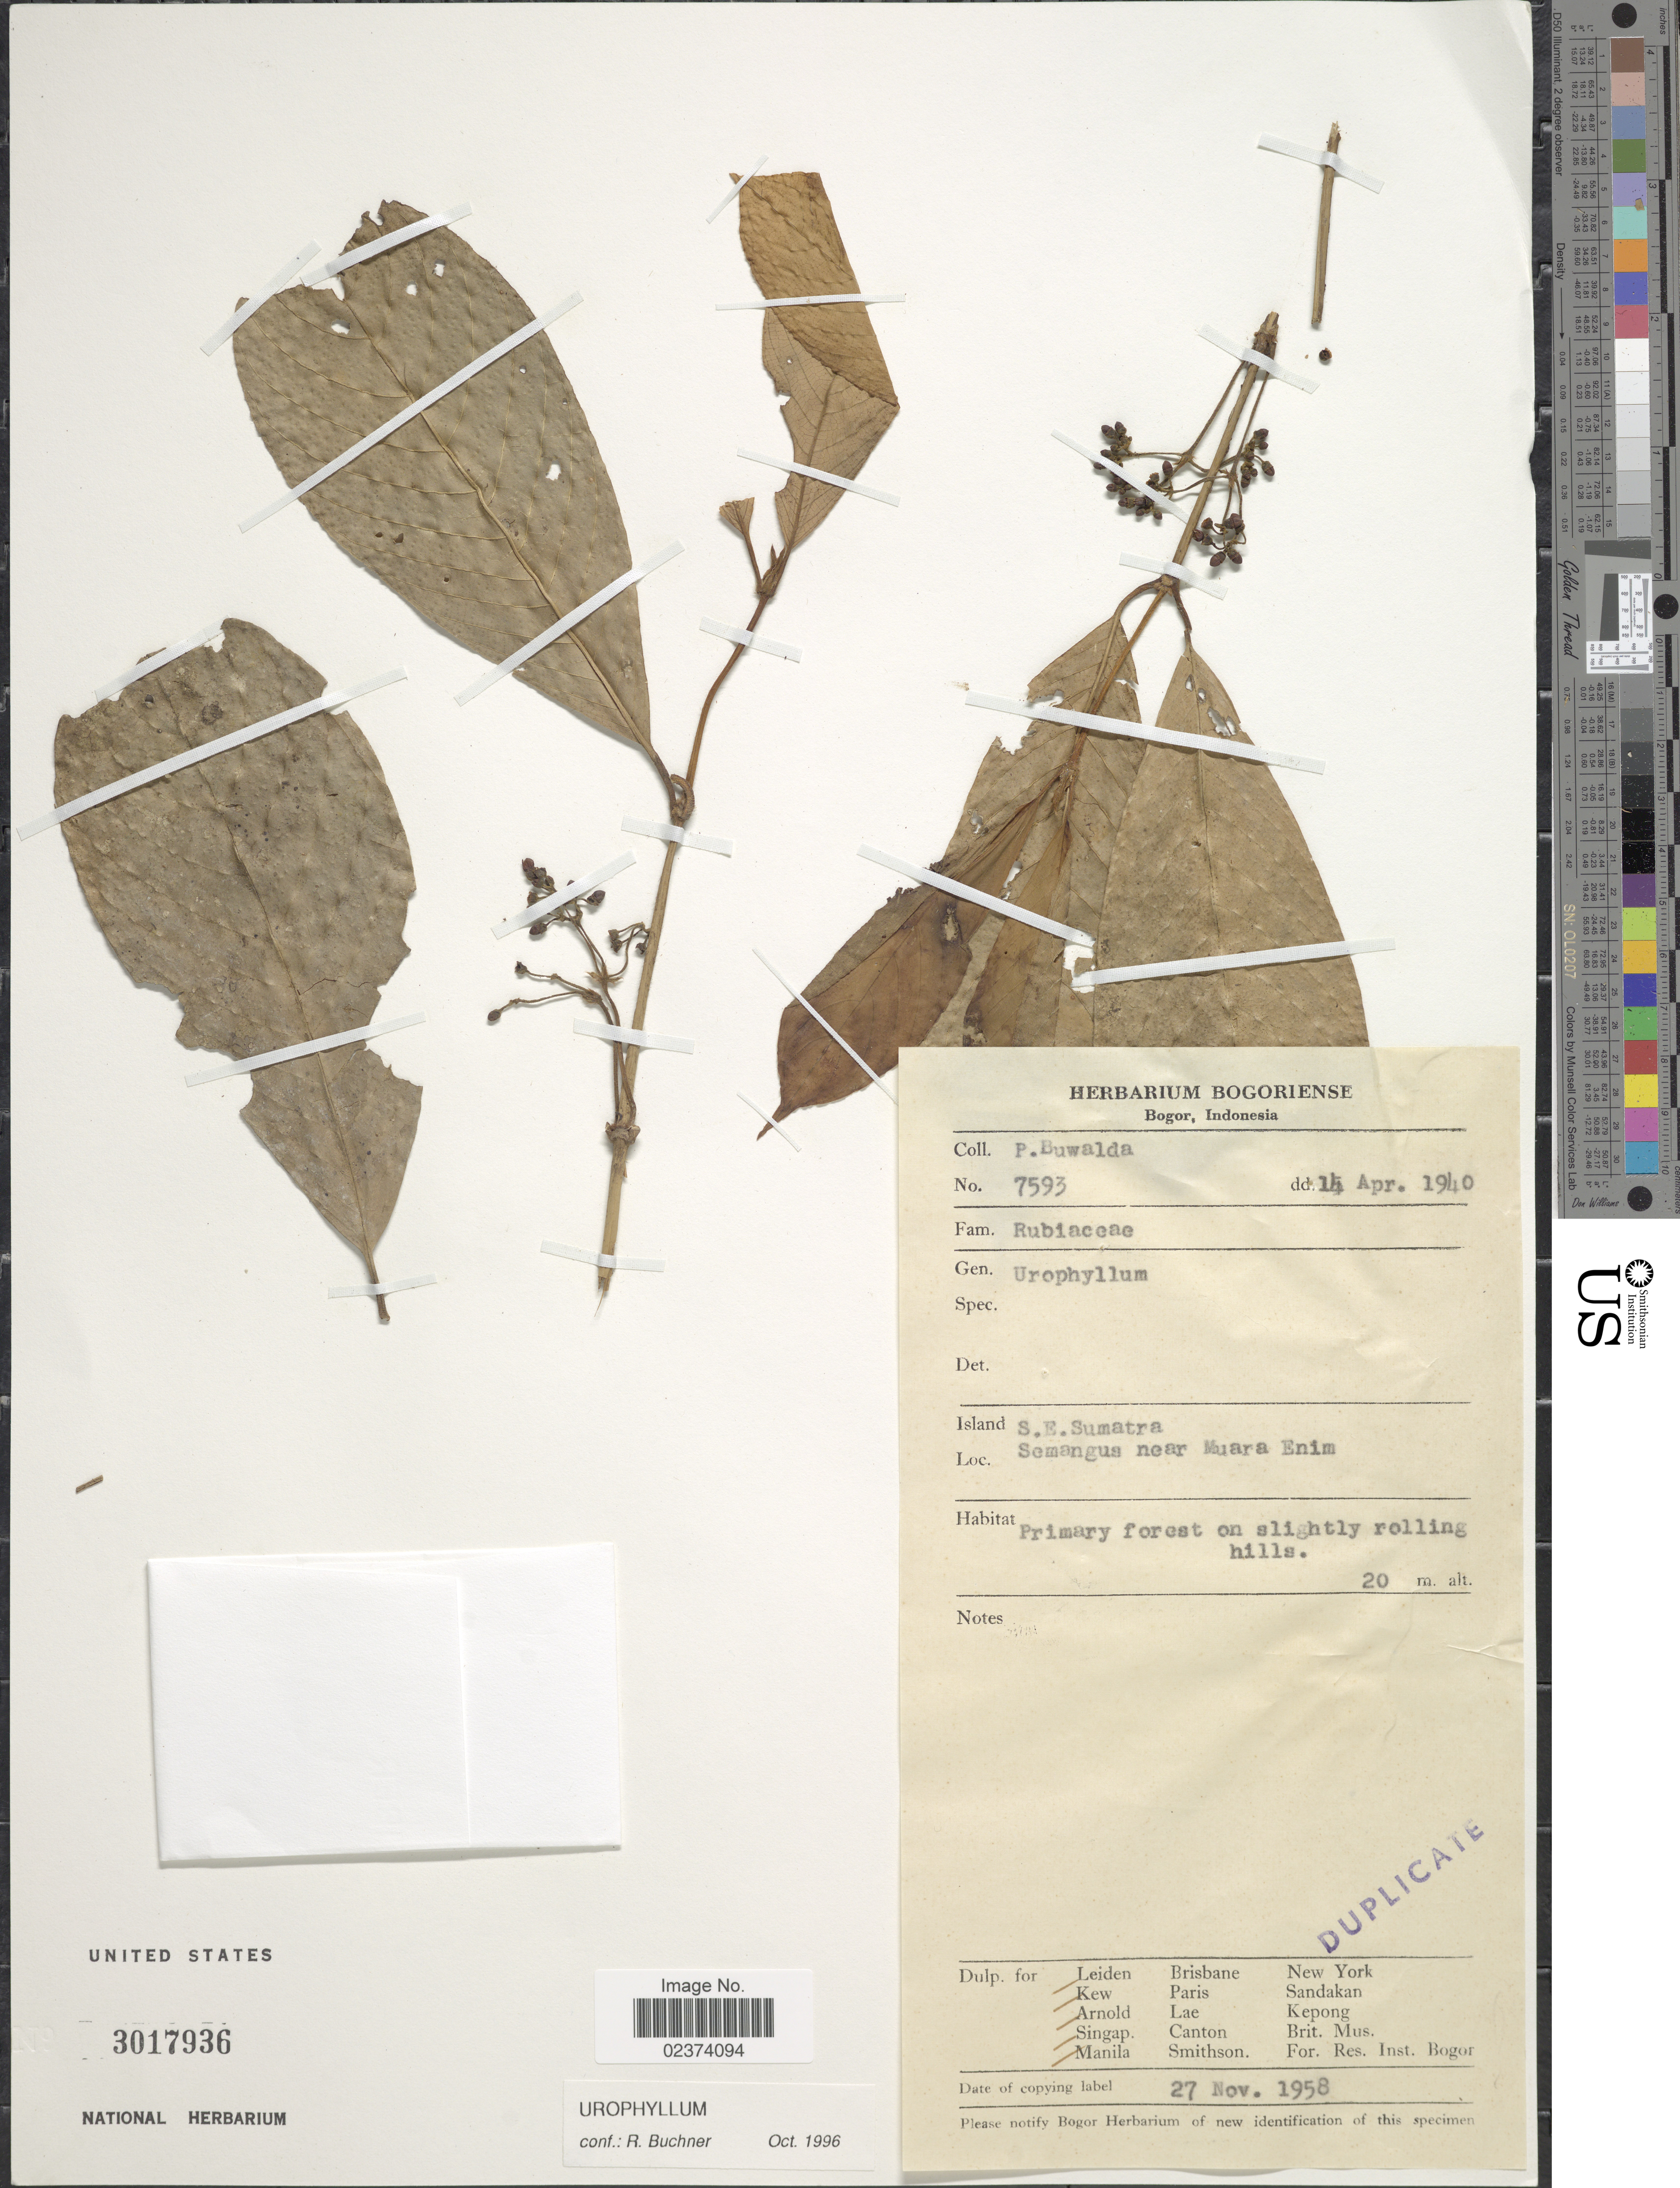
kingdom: Plantae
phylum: Tracheophyta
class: Magnoliopsida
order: Gentianales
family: Rubiaceae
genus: Urophyllum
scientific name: Urophyllum sp.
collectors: P. Buwalda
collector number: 7593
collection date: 1940-04-14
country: Indonesia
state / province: Sumatra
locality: S.E. Sumatra, Semangus near Muara Enim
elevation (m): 20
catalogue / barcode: US 3017936